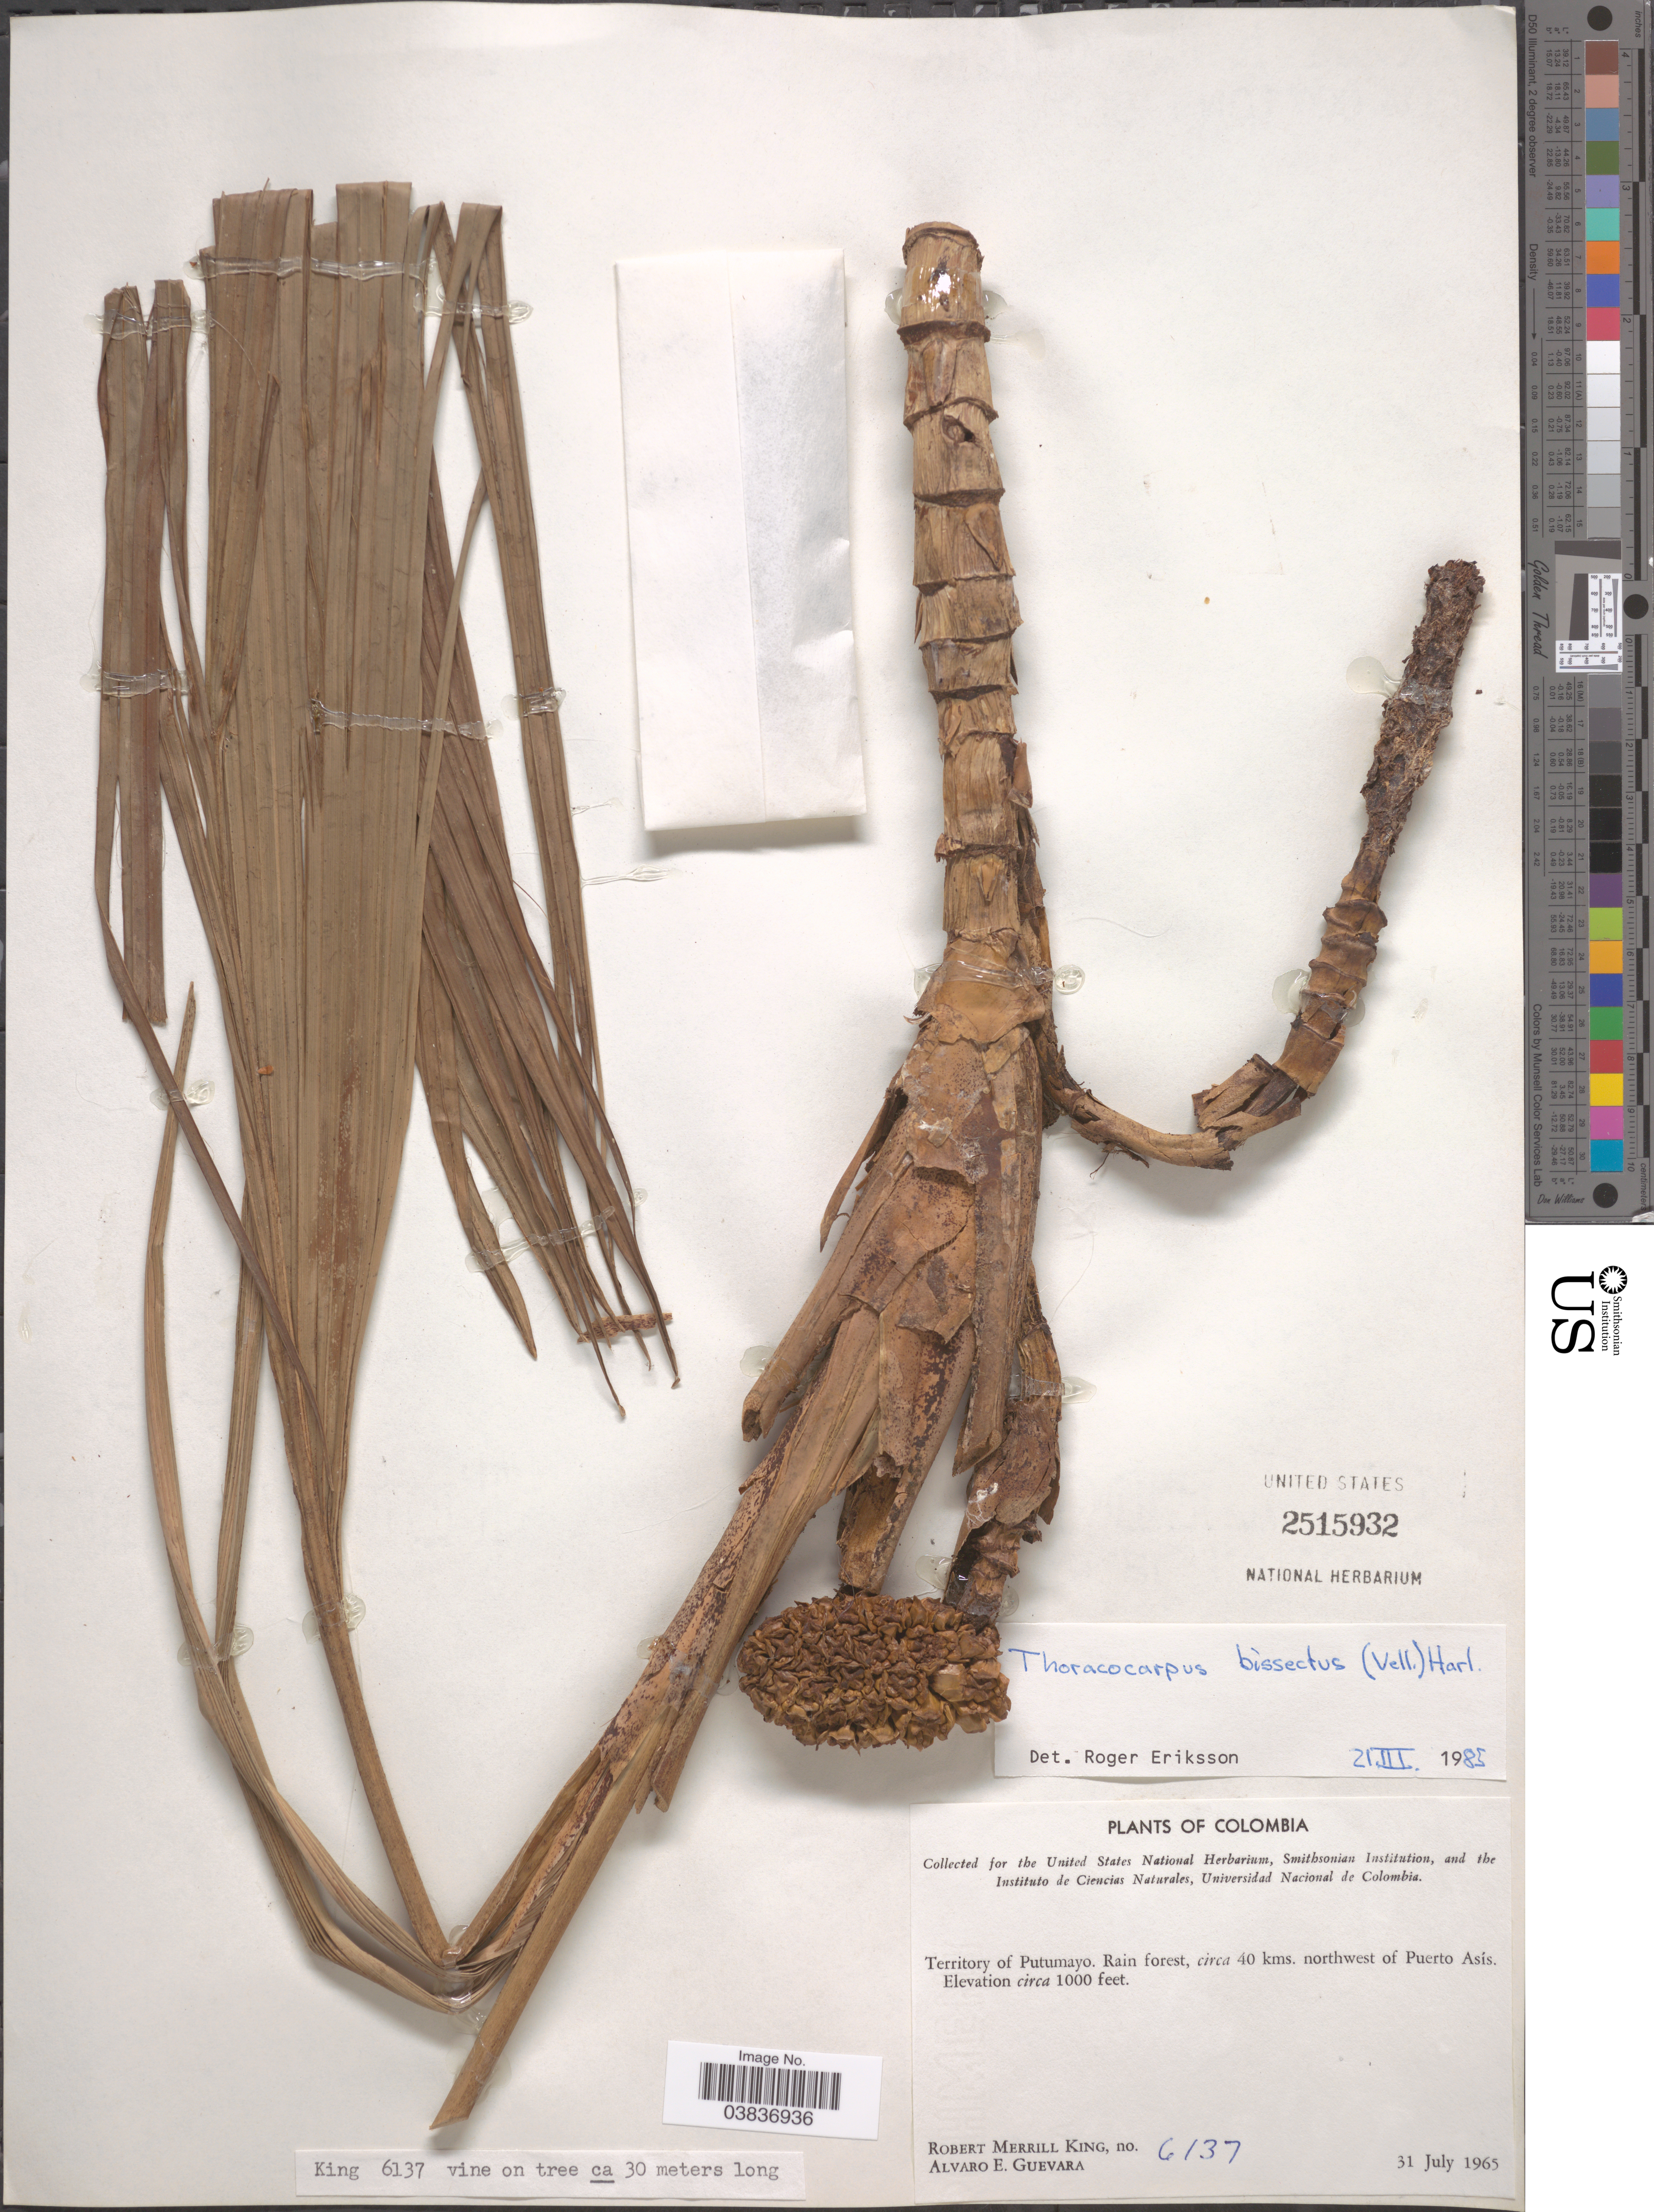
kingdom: Plantae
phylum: Tracheophyta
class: Liliopsida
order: Pandanales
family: Cyclanthaceae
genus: Thoracocarpus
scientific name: Thoracocarpus bissectus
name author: (Vell.) Harling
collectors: R. M. King & A. E. Guevara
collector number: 6137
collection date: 1965-07-31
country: Colombia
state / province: Putumayo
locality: Rain forest, circa 40 kms. northwest of Puerto Asís.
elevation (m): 305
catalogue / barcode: US 2515932